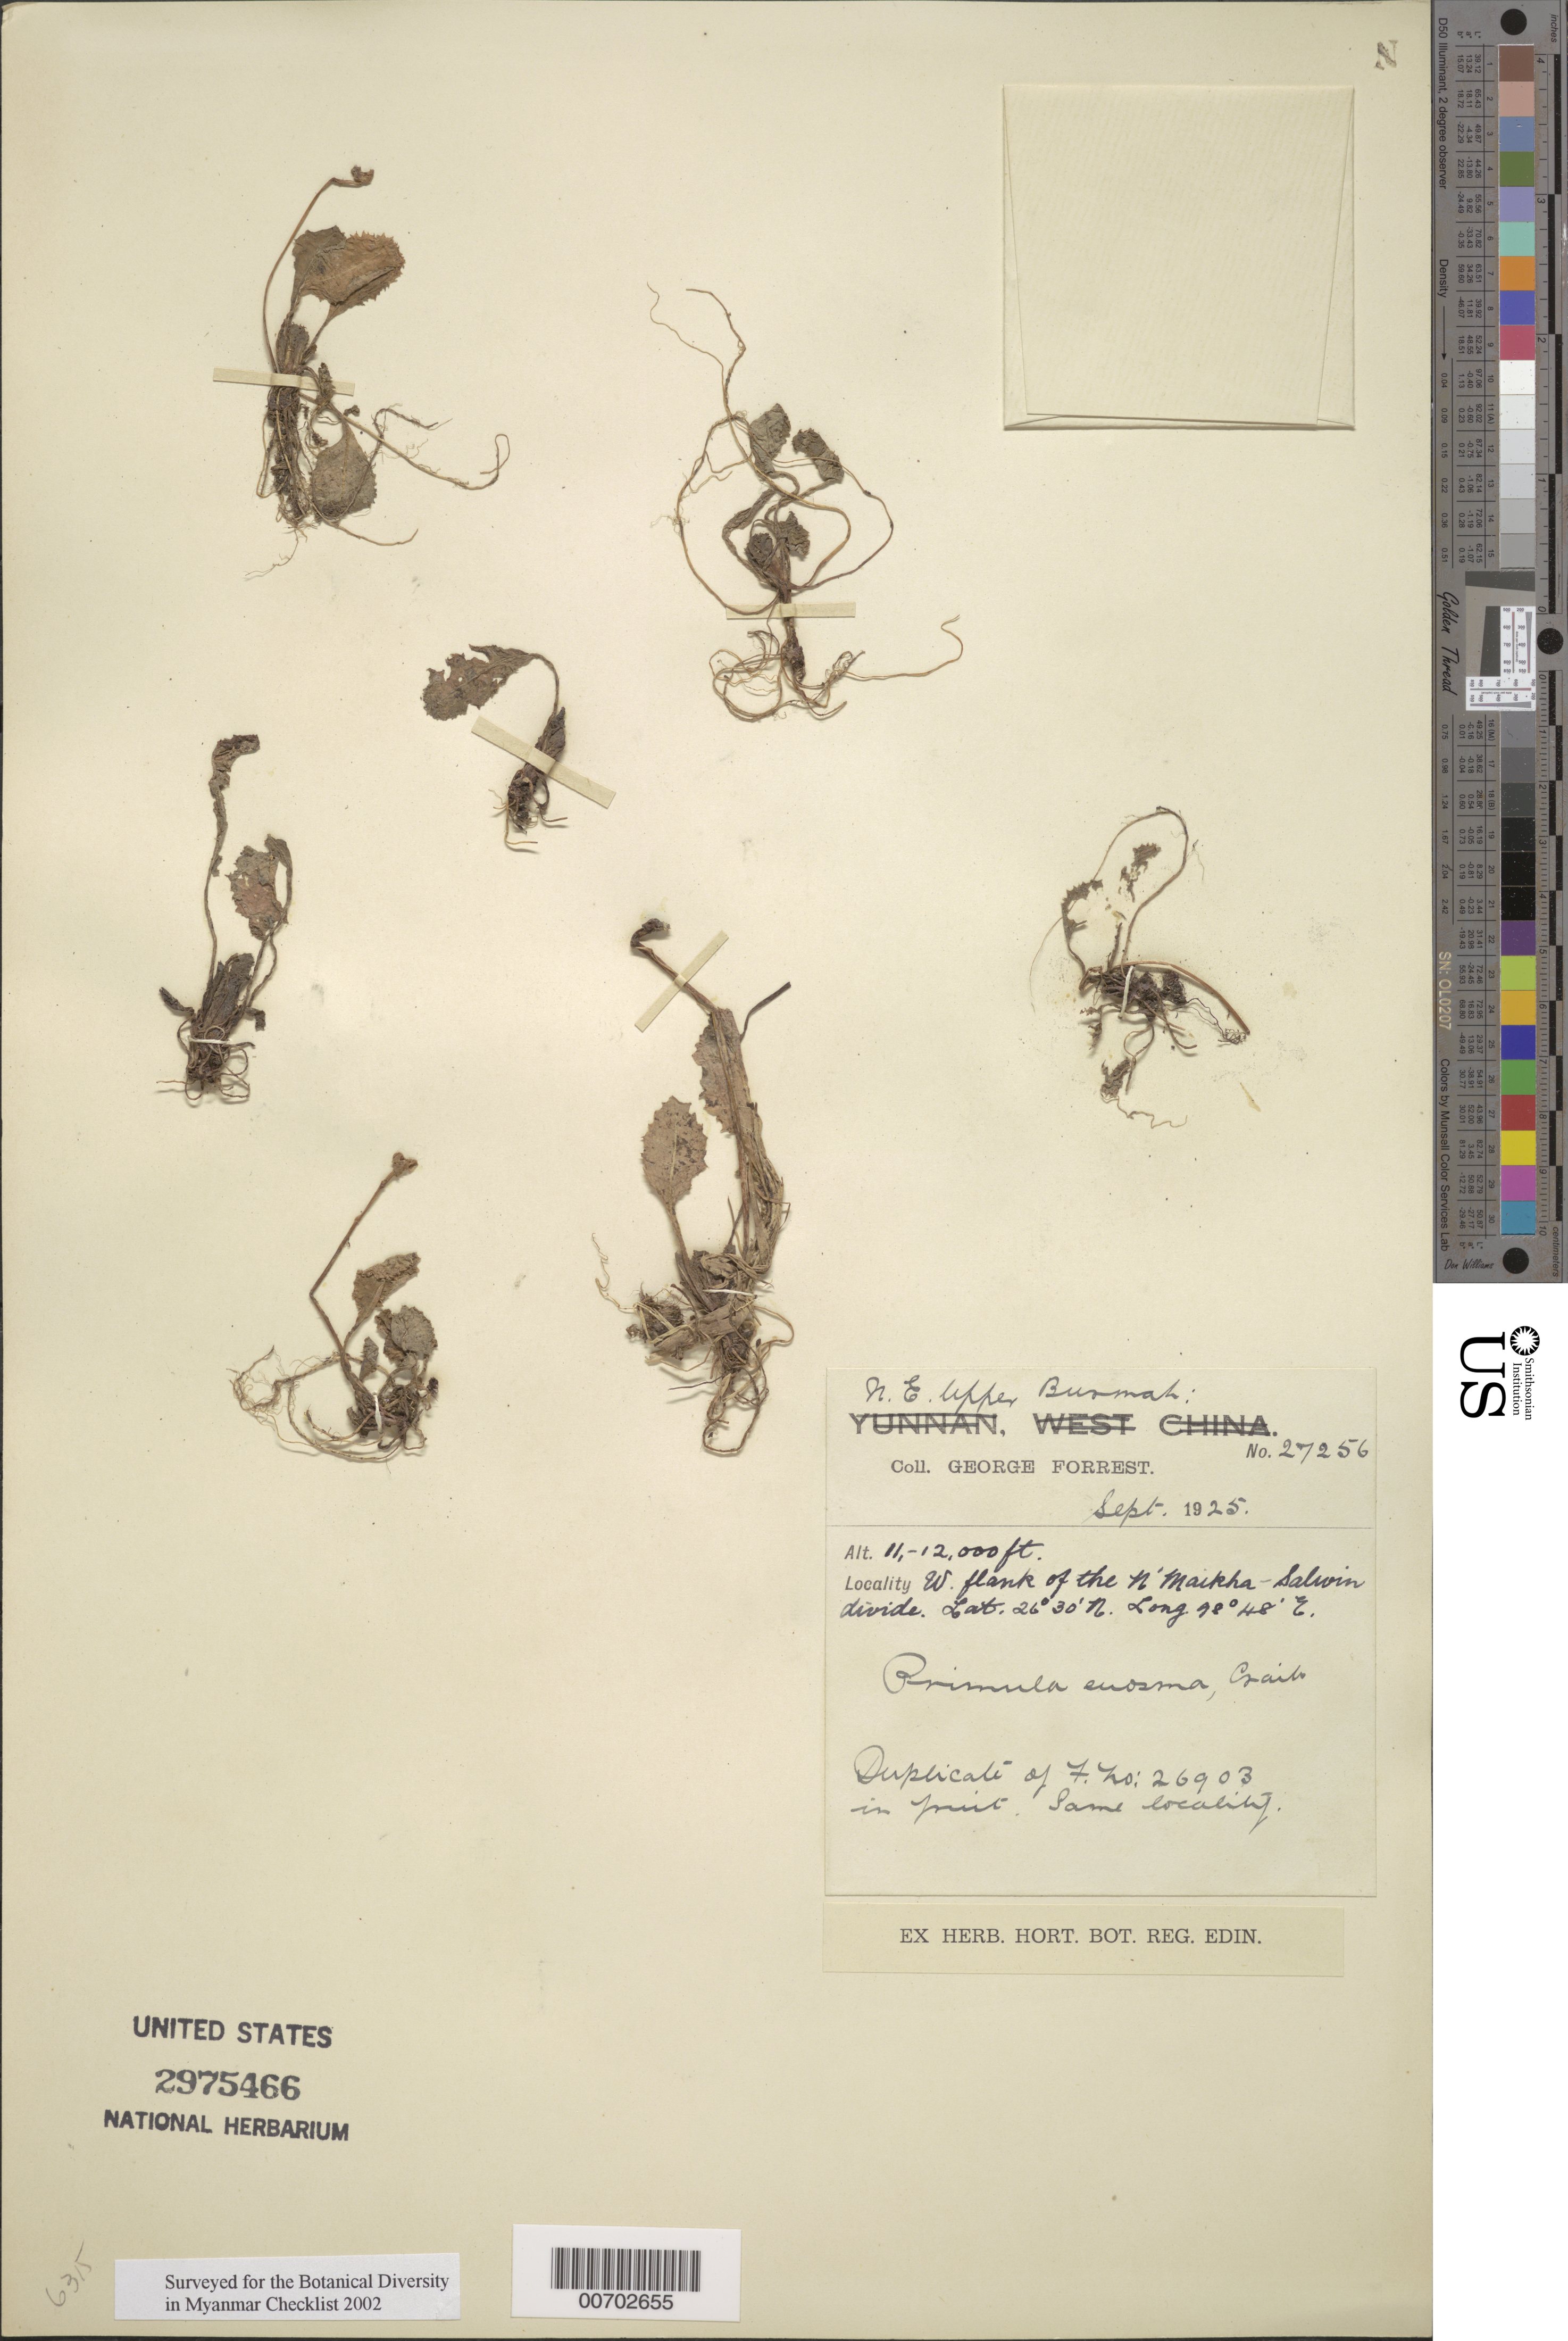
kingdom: Plantae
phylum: Tracheophyta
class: Magnoliopsida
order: Ericales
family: Primulaceae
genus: Primula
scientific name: Primula euosma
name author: Craib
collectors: G. Forrest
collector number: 27256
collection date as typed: Sep 1925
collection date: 1925-09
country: Myanmar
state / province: Kachin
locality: N'Maikha-Salwin Divide, W flank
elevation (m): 3353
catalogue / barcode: US 2975466